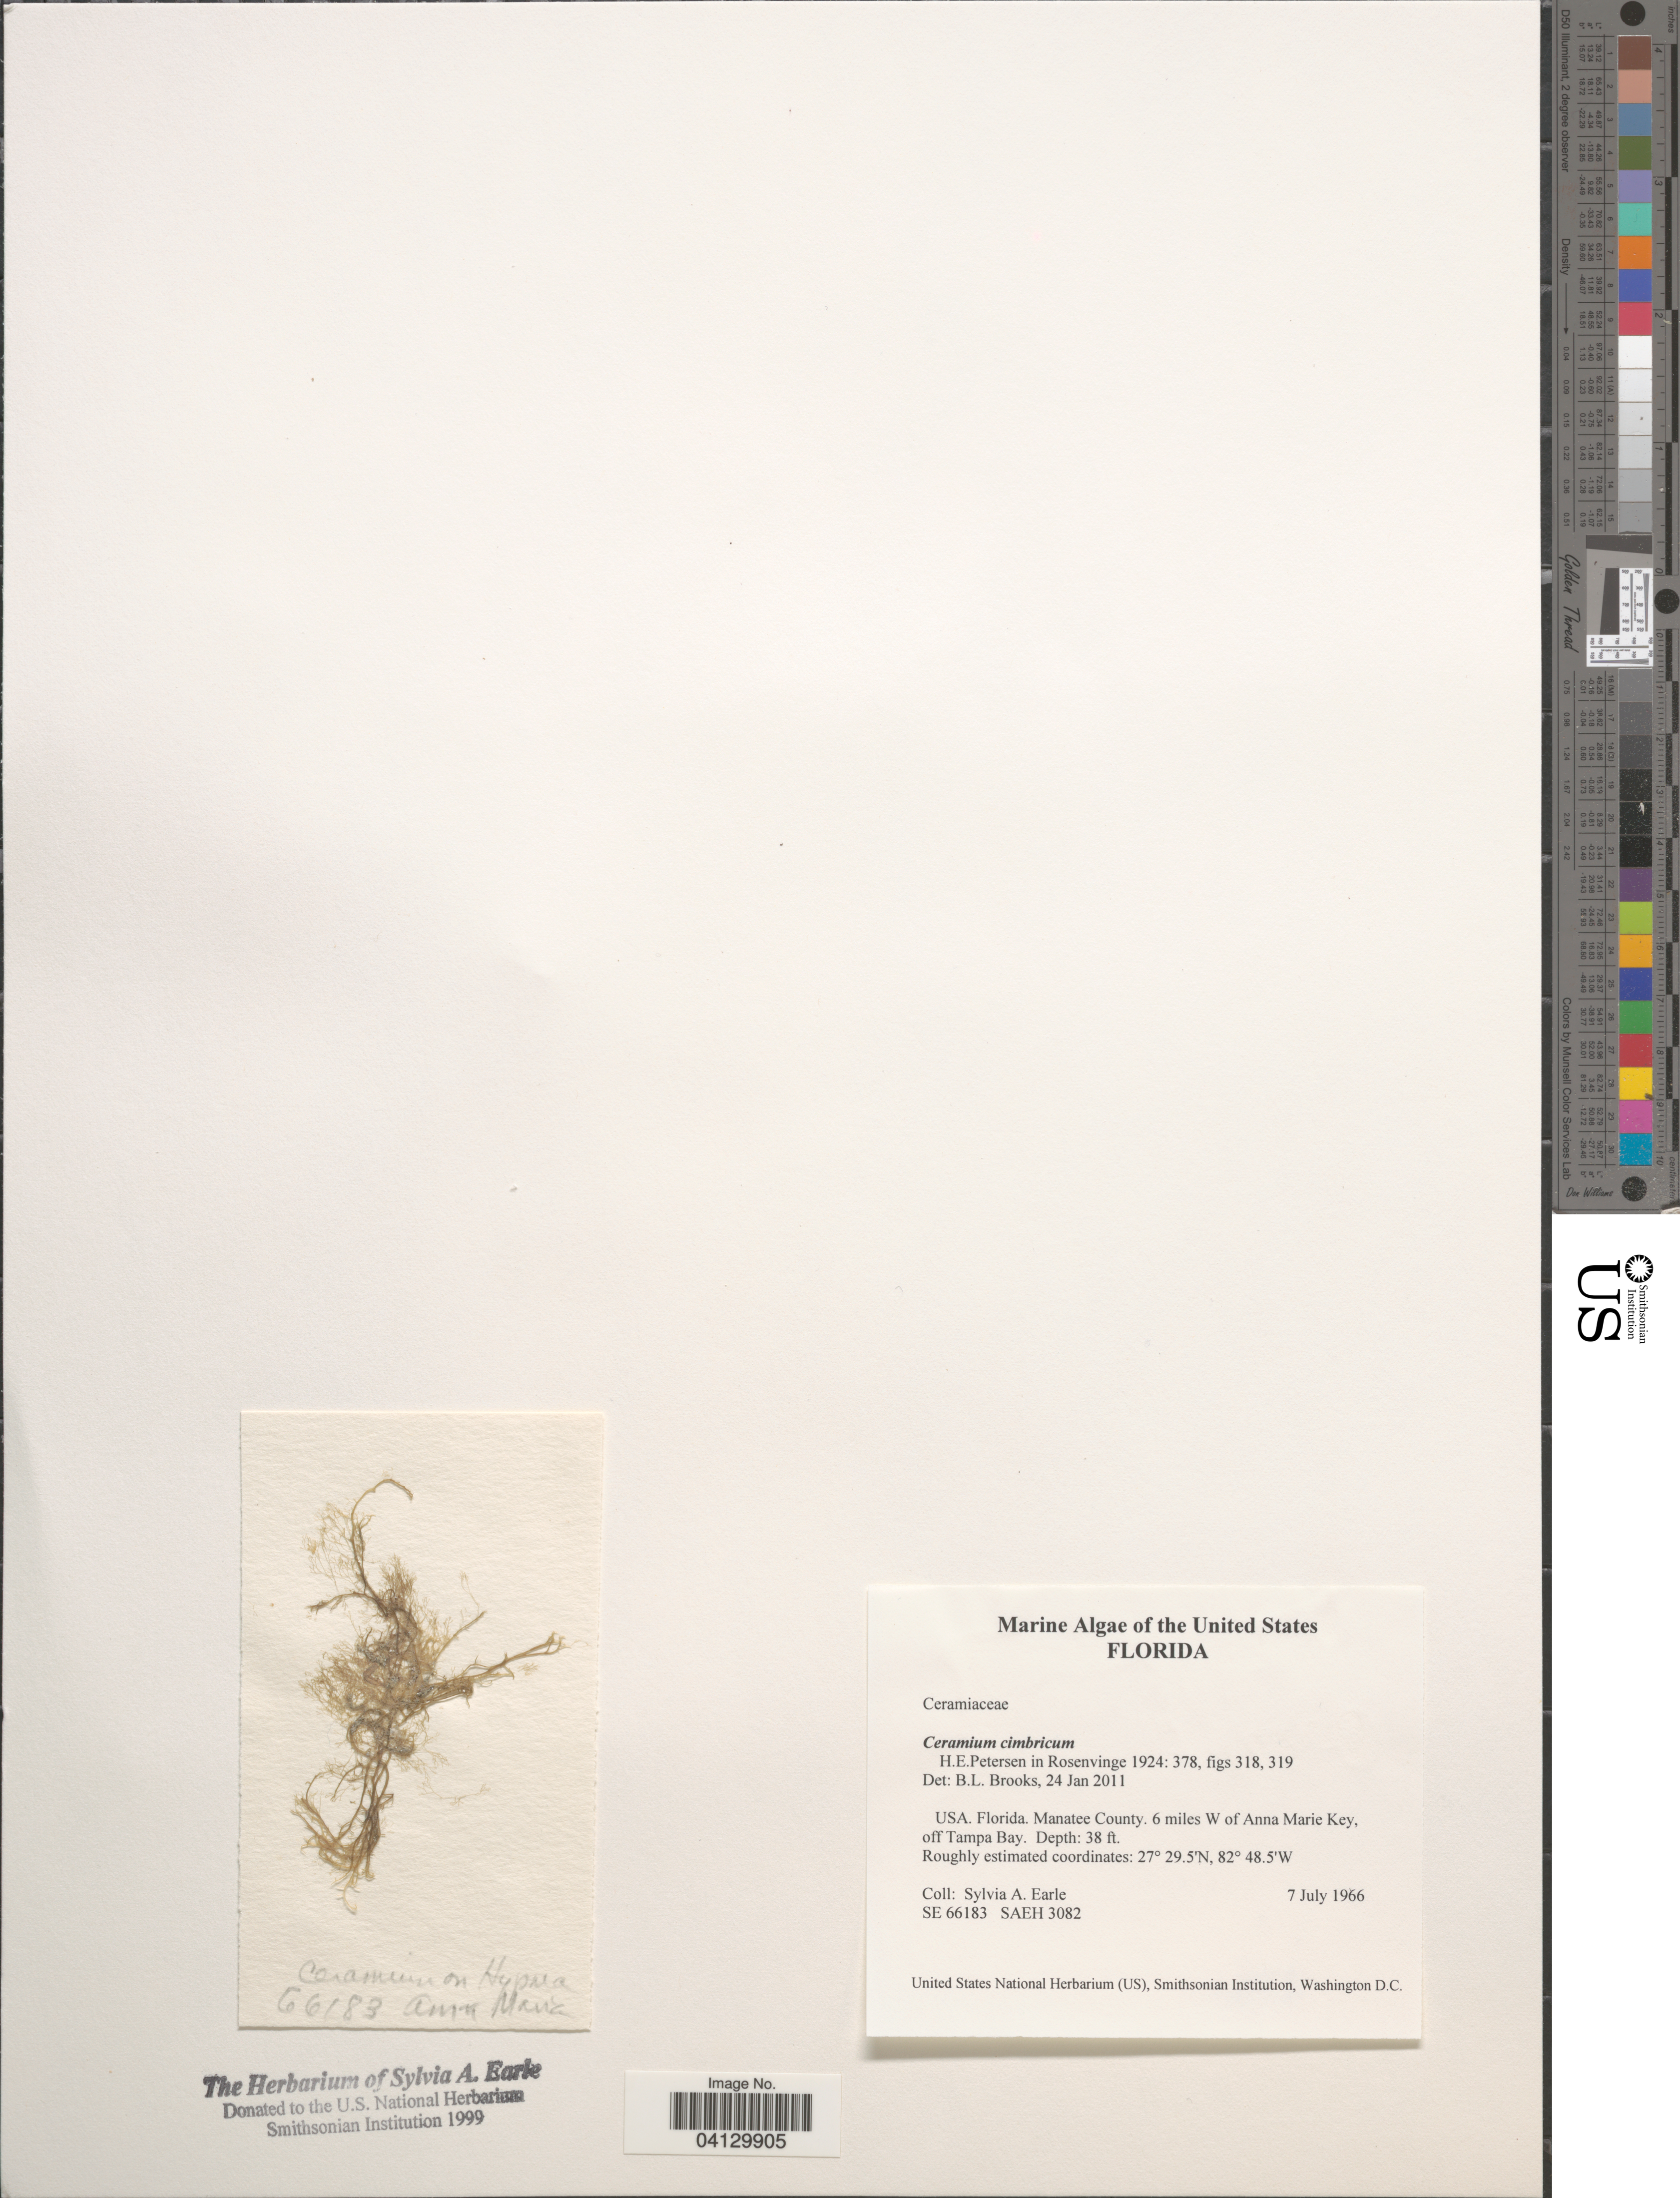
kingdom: Plantae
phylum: Rhodophyta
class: Florideophyceae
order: Ceramiales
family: Ceramiaceae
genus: Ceramium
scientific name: Ceramium cimbricum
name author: H.E. Petersen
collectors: S. A. Earle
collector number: SE66183/SAEH3082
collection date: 1966-07-07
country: United States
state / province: Florida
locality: Manatee County. 6 miles W of Anna Marie Key, off Tampa Bay.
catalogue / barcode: US 328717